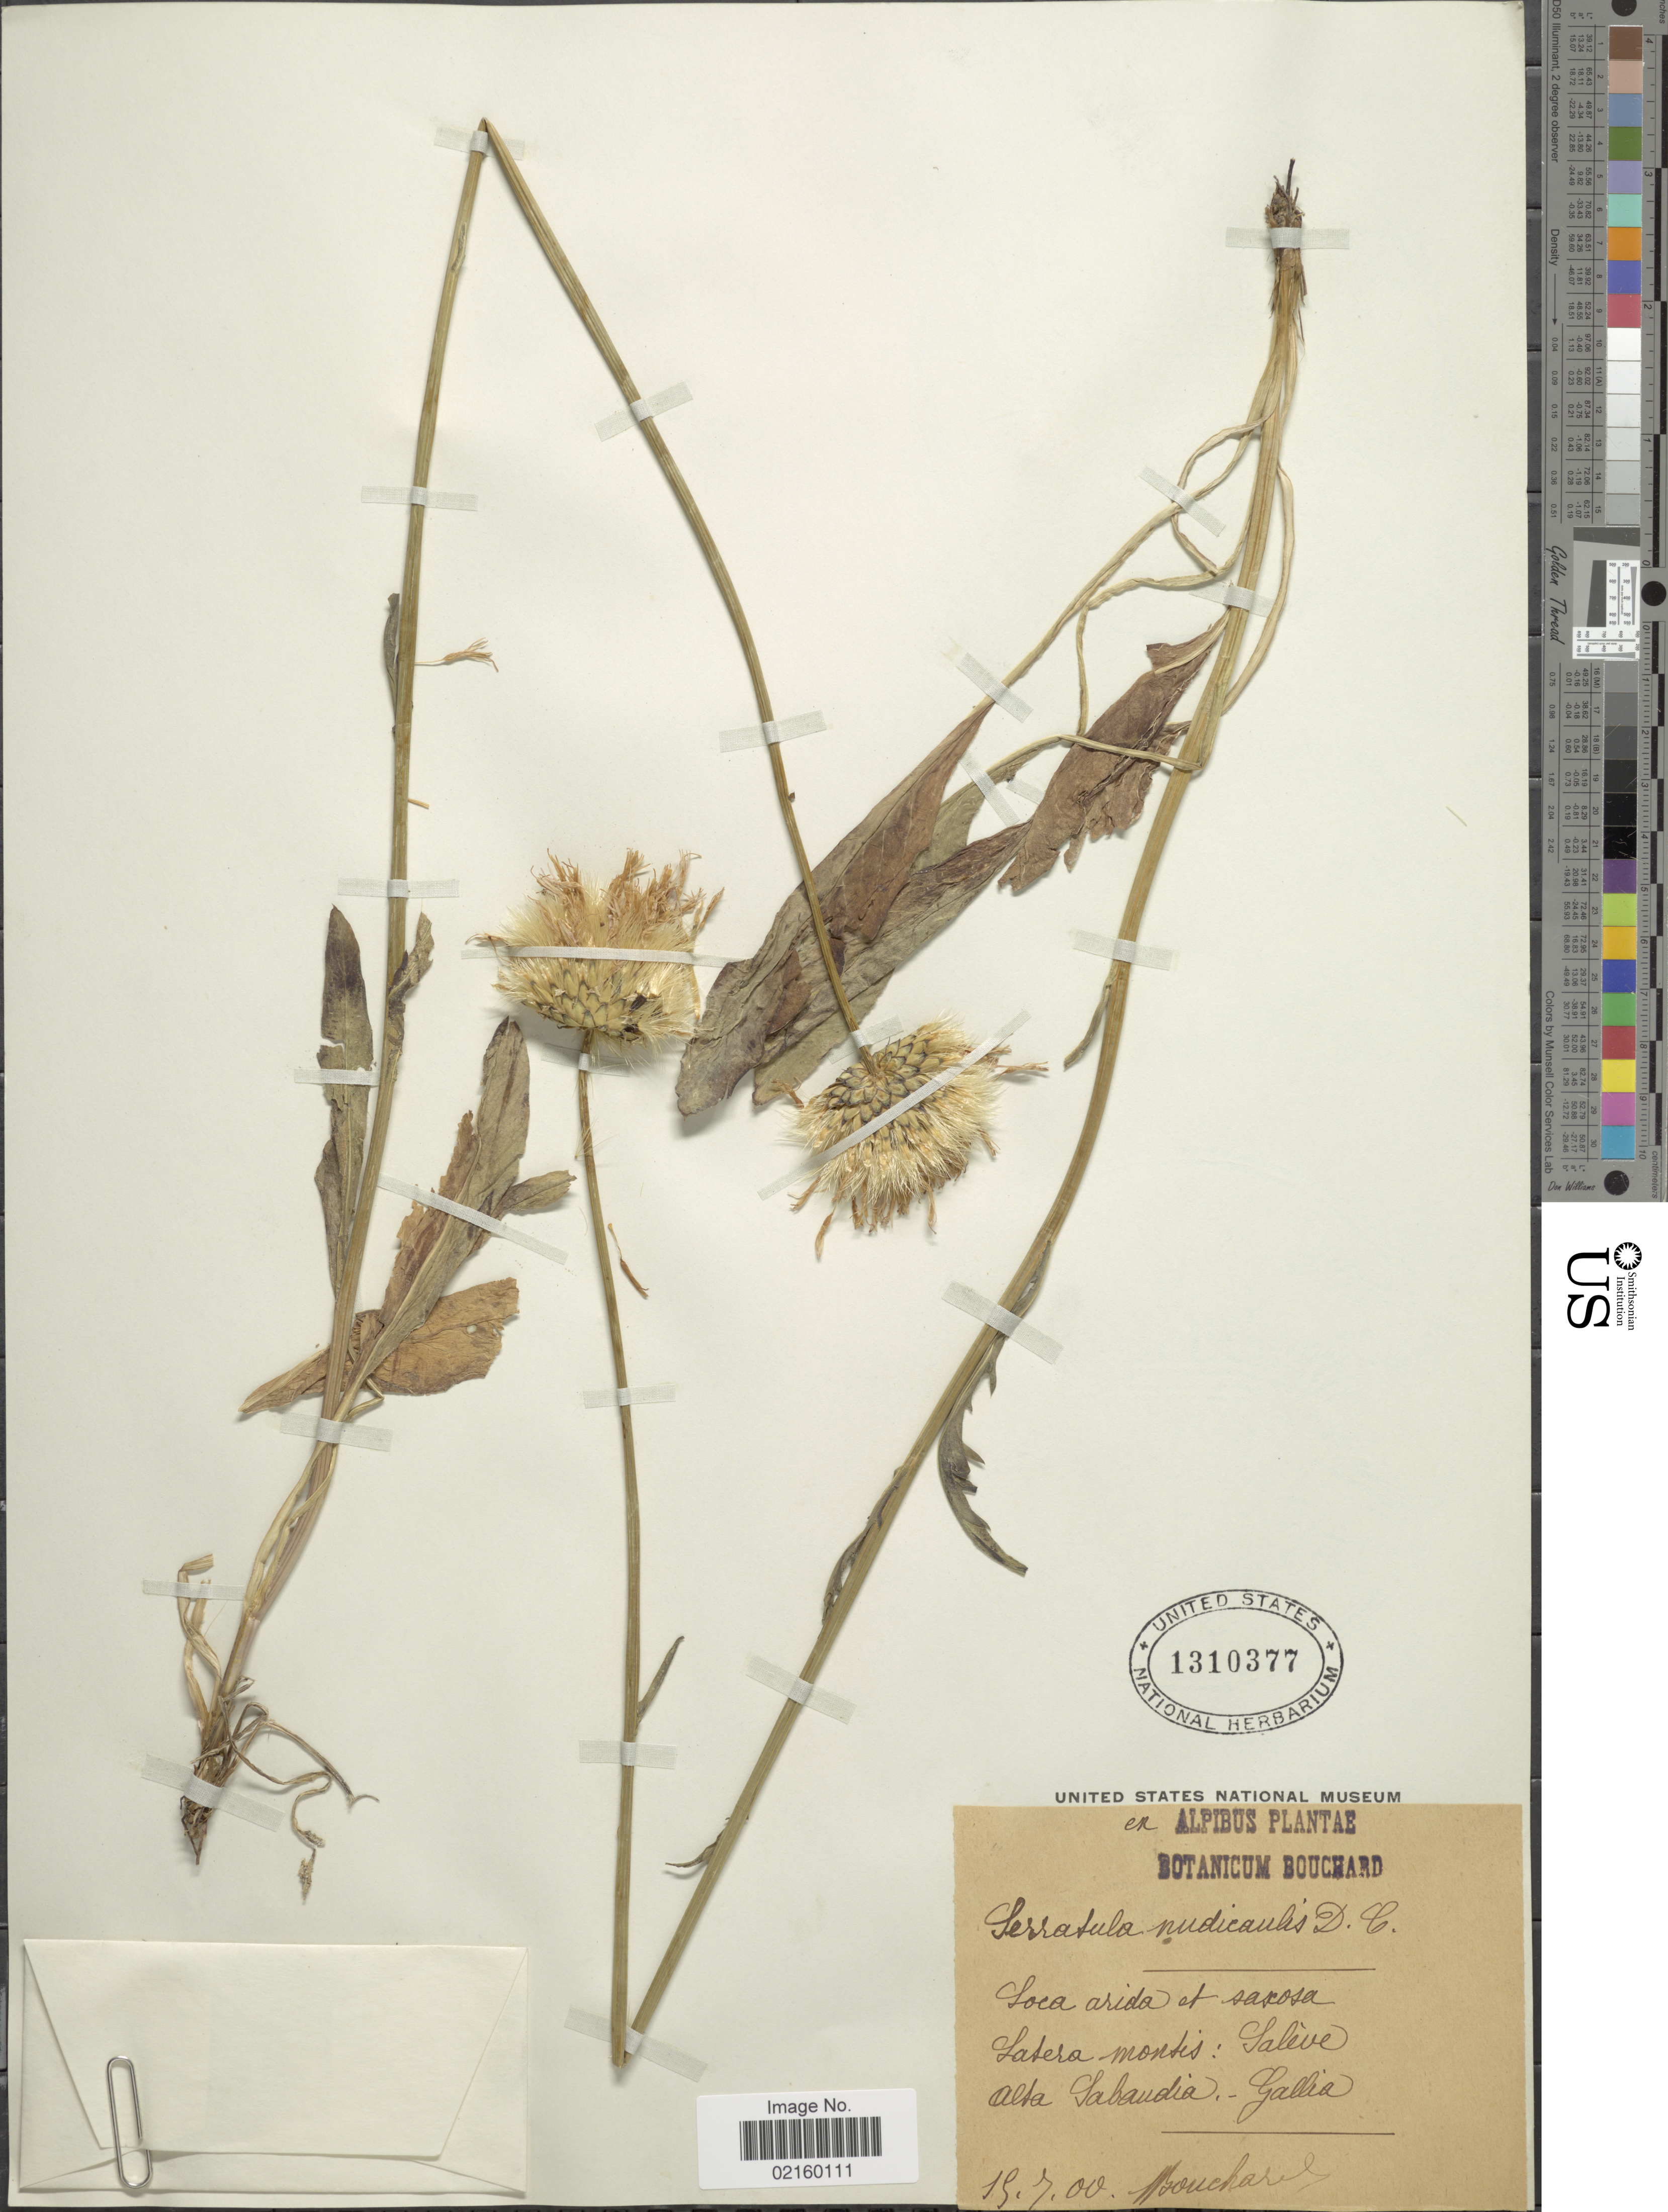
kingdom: Plantae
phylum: Tracheophyta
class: Magnoliopsida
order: Asterales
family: Asteraceae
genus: Klasea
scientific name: Klasea nudicaulis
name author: (L.) Fourr.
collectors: -. Bouchard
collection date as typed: Transcribed d/m/y: 15/7/0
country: France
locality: Saleve Alta Sabandia, Gallia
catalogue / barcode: US 1310377